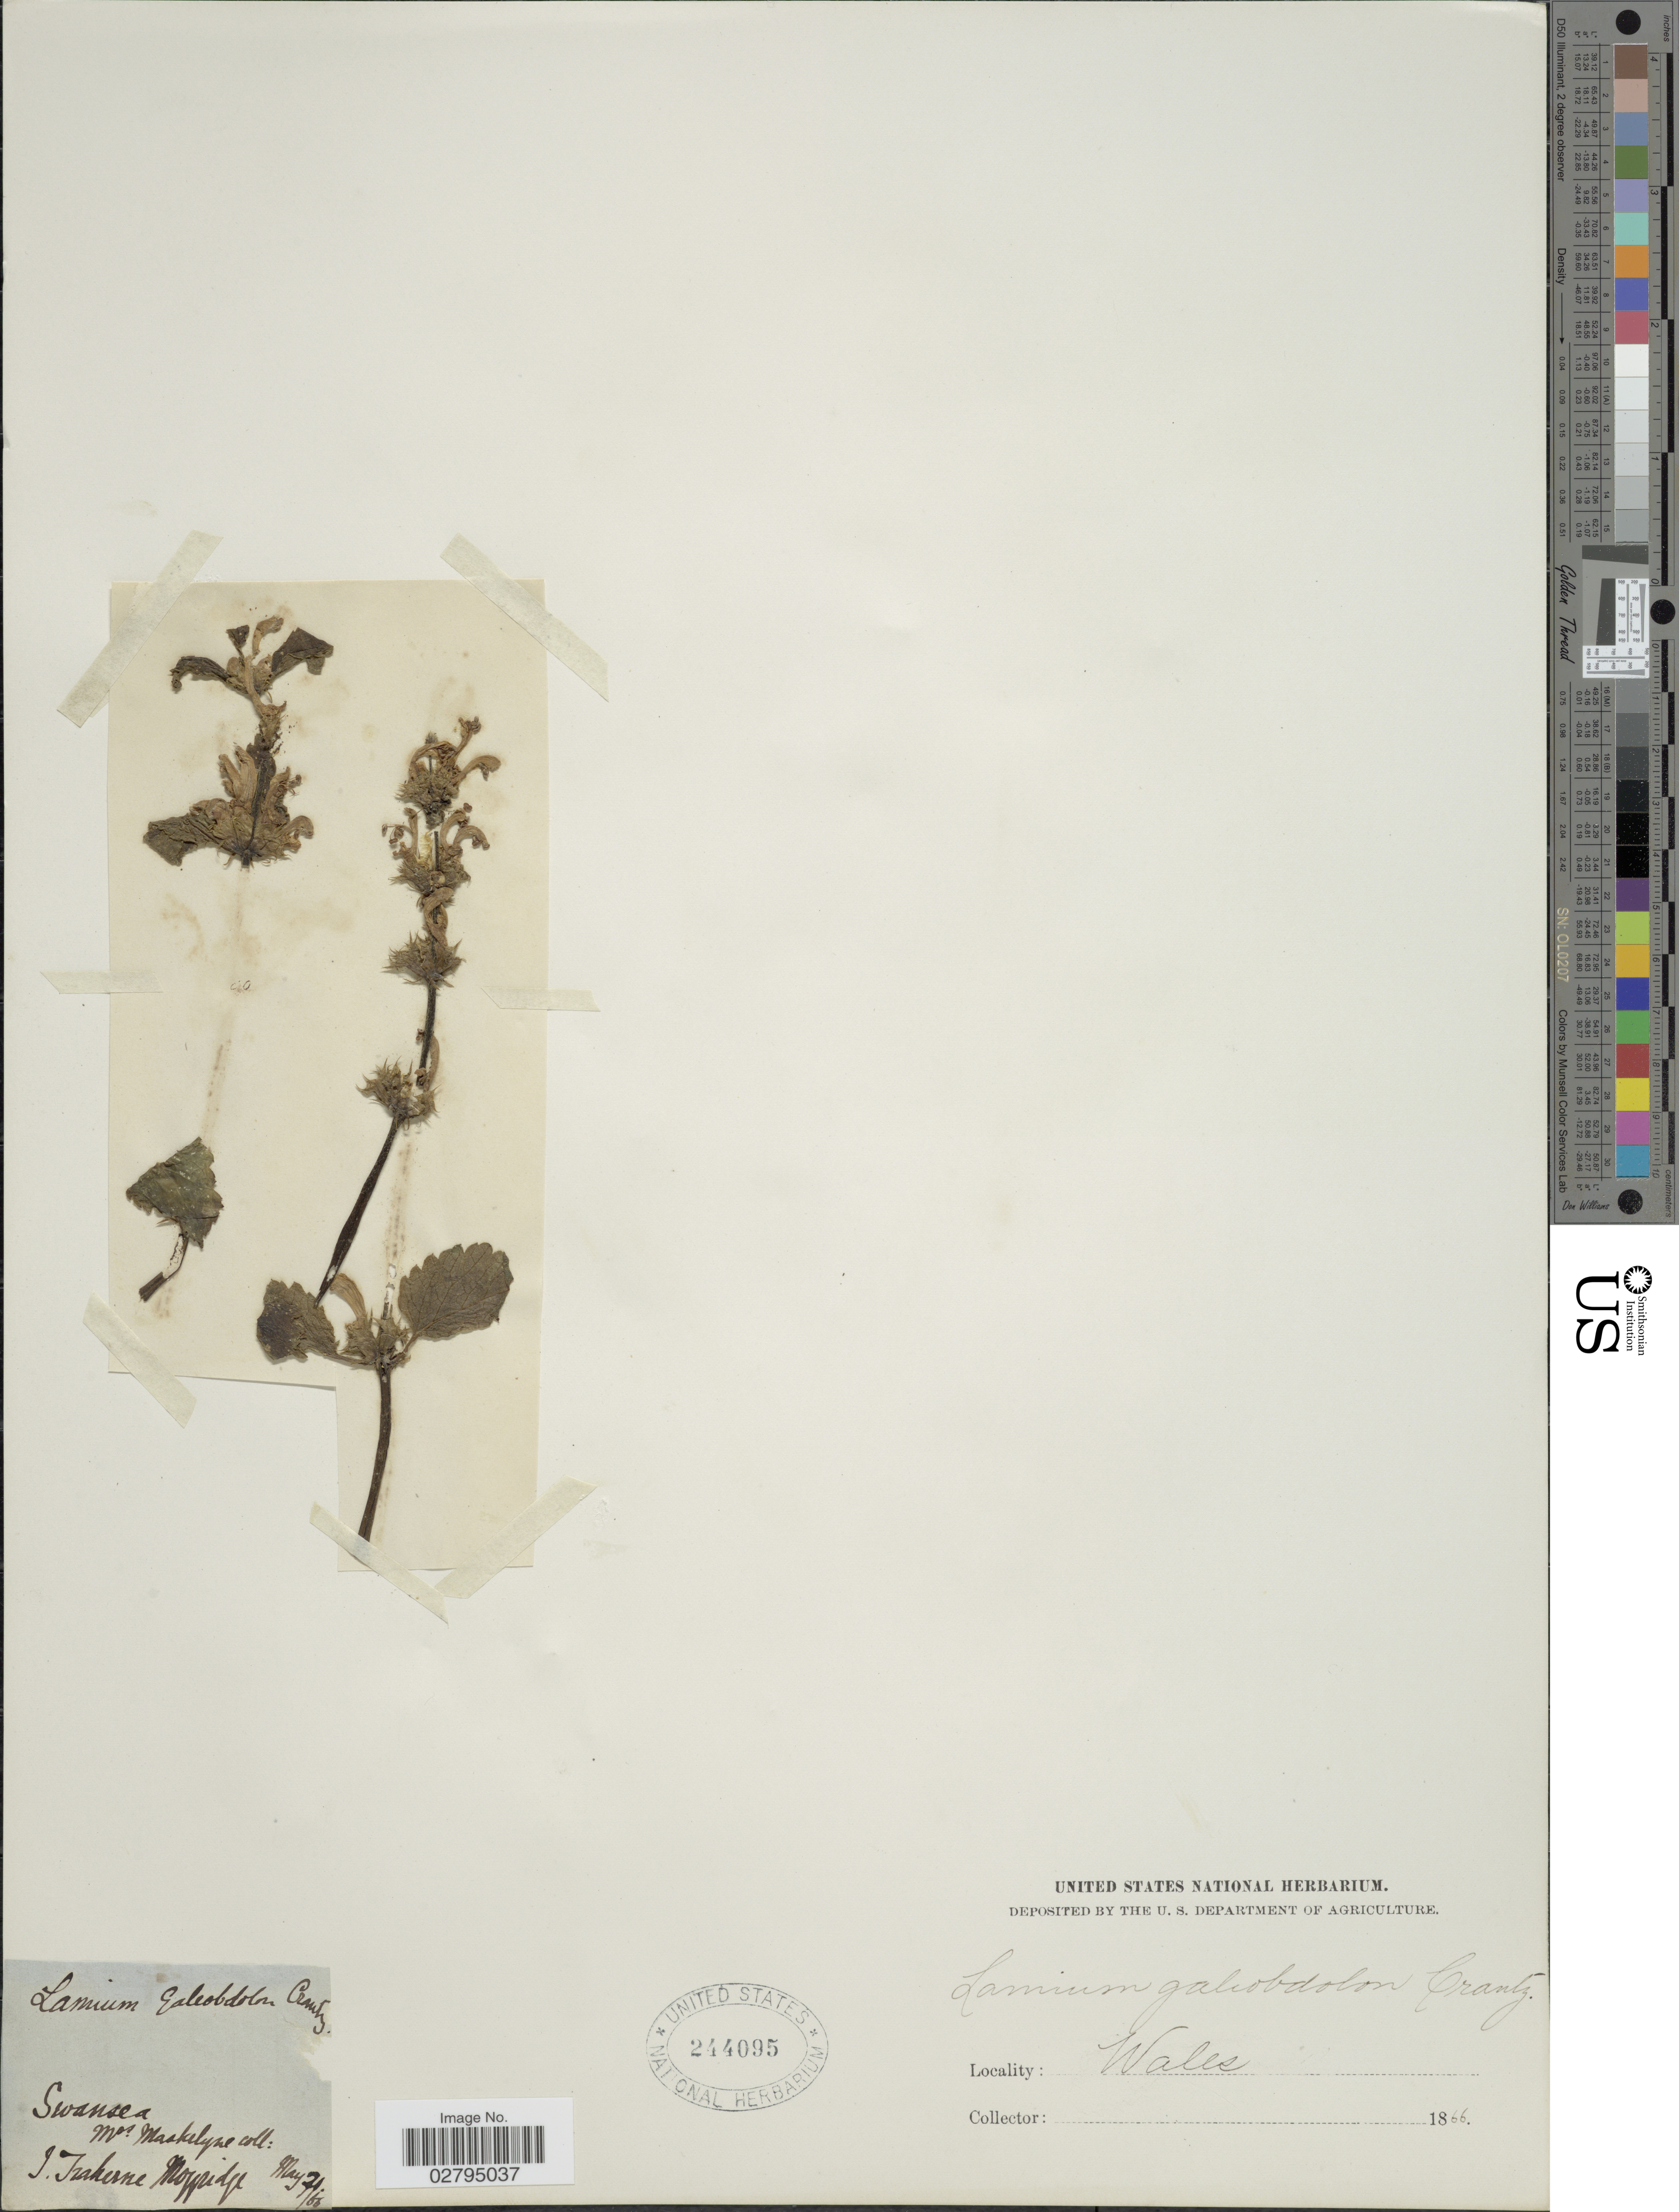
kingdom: Plantae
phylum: Tracheophyta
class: Magnoliopsida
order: Lamiales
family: Lamiaceae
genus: Lamium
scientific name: Lamium galeobdolon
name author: (L.) L.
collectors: J. T. Moggridge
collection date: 1866-05-21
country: United Kingdom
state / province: Wales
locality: Swansea, Mos. Maskelyne.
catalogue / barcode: US 244095